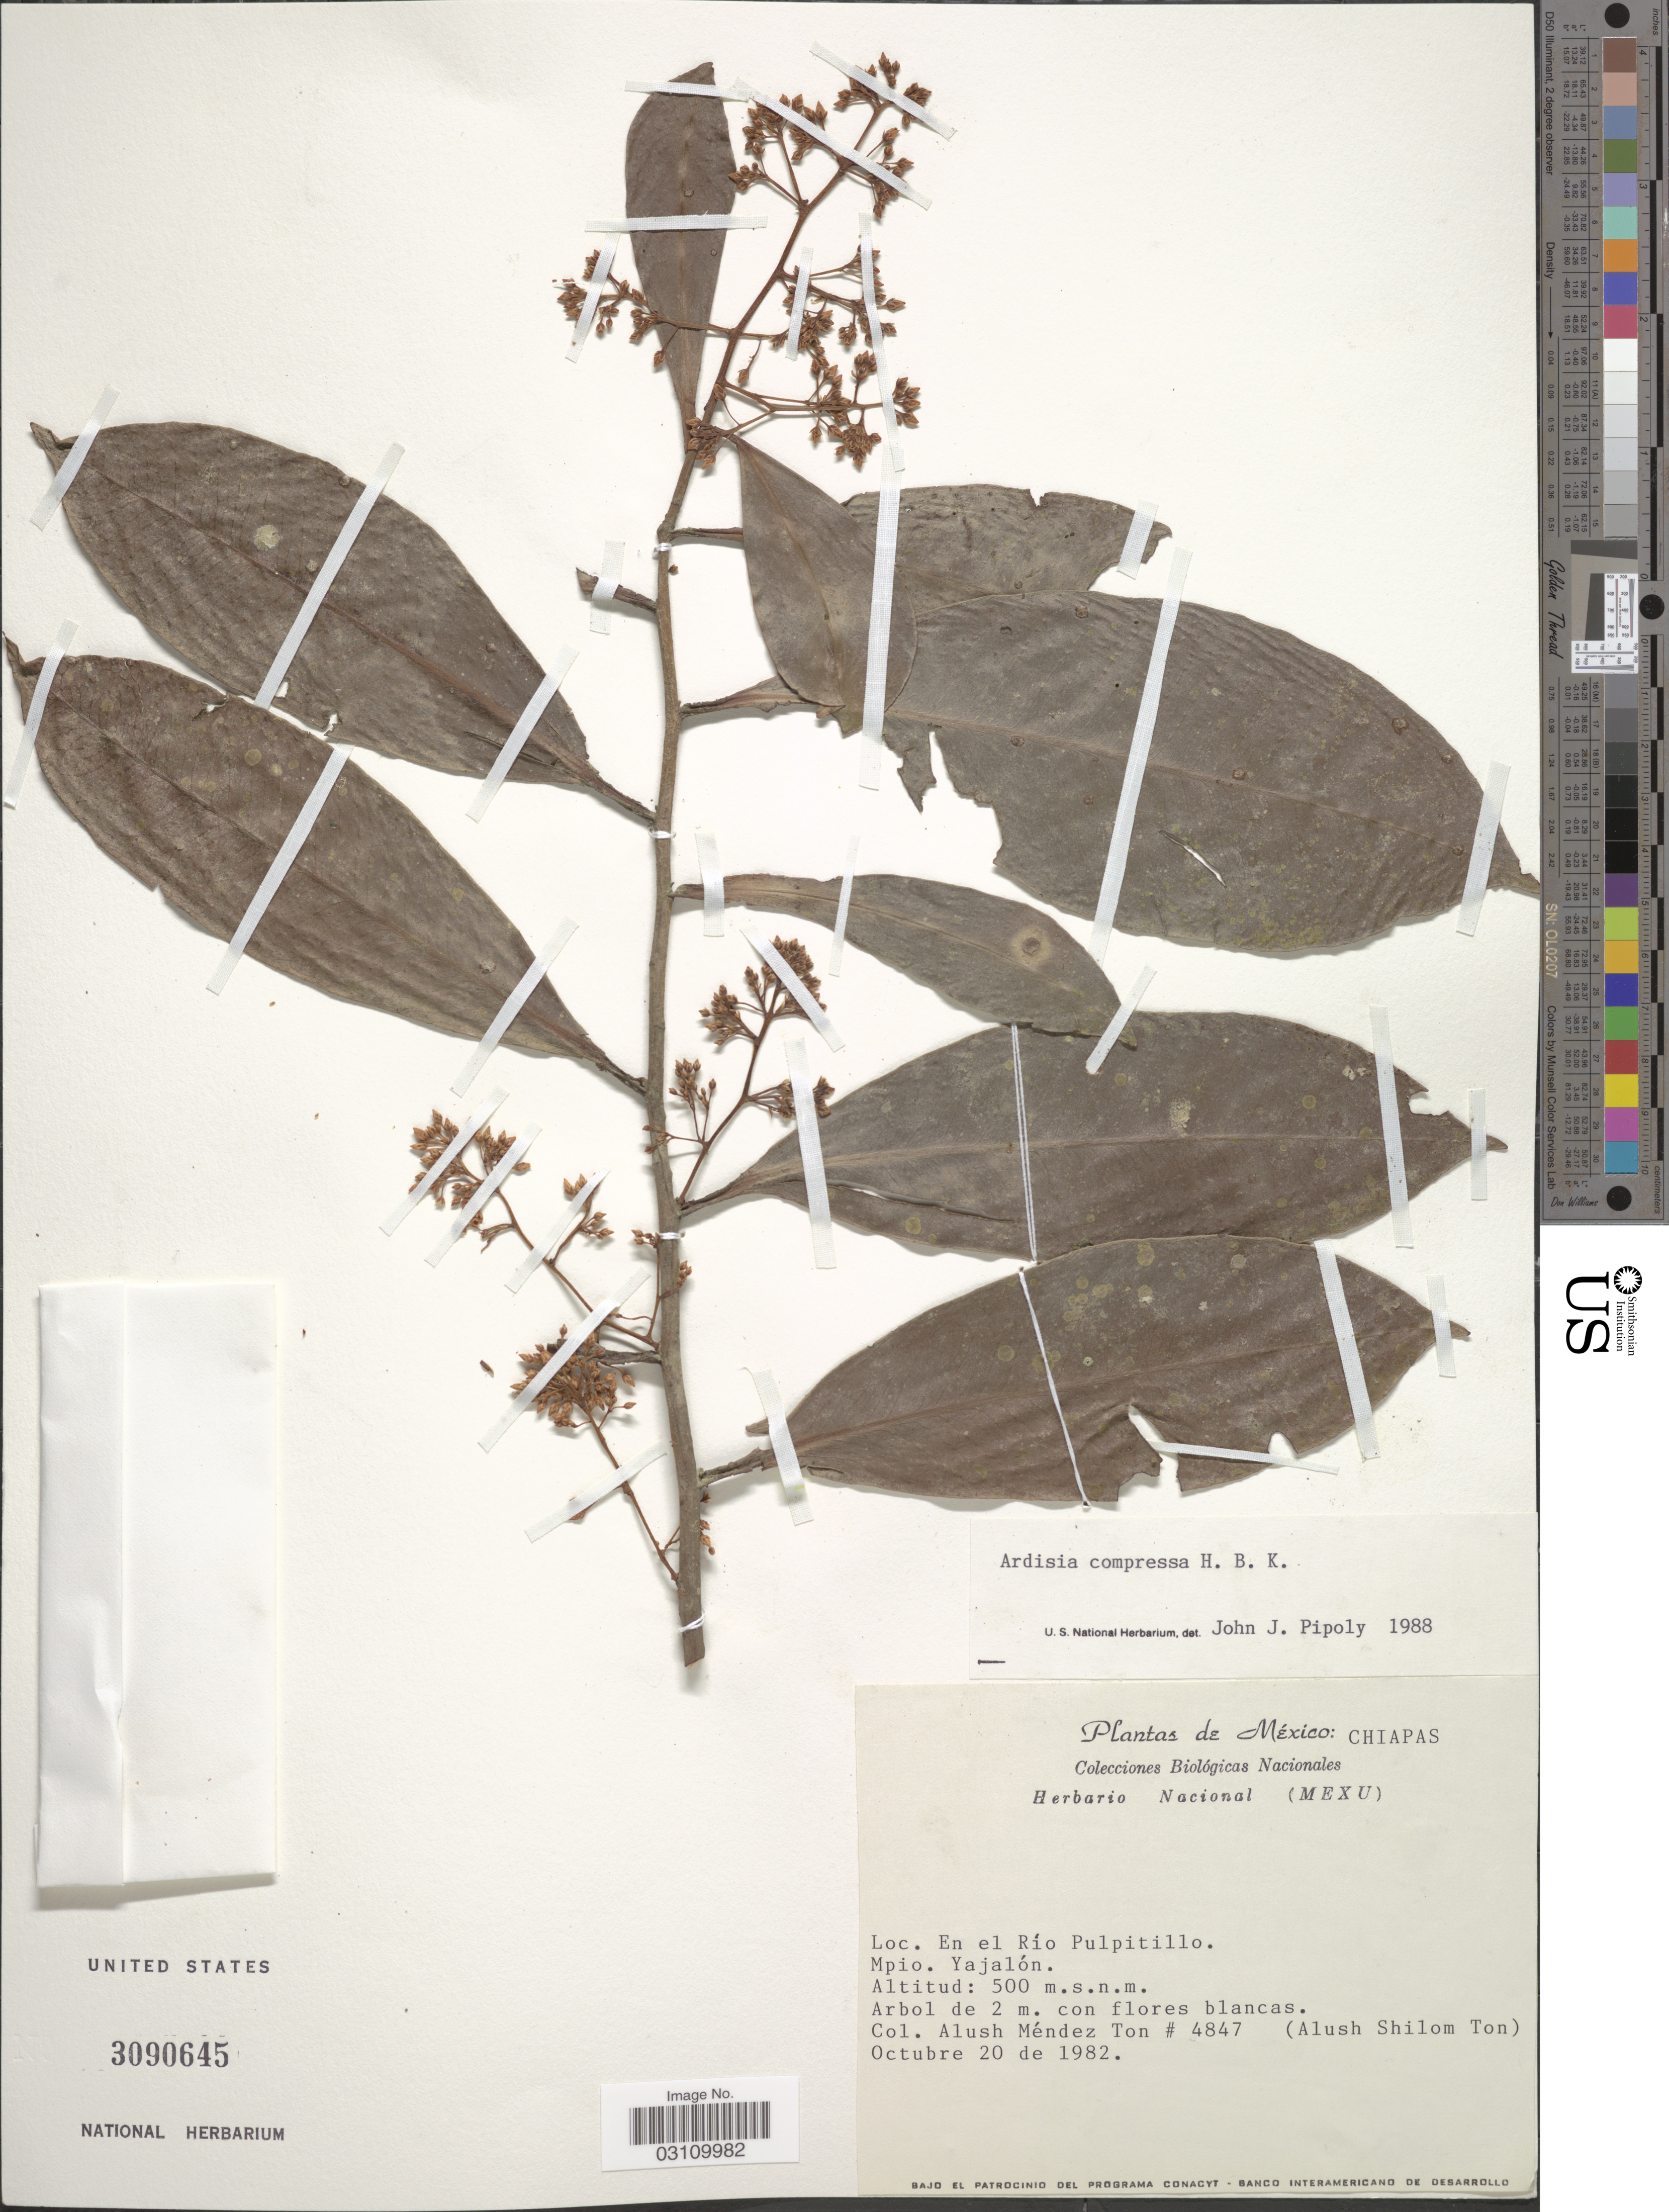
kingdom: Plantae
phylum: Tracheophyta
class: Magnoliopsida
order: Ericales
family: Primulaceae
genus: Ardisia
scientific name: Ardisia compressa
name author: Kunth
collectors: A. S. Ton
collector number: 4847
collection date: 1982-10-20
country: Mexico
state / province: Chiapas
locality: En el Río Pulpitillo. Mpio. Yajalón.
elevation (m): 500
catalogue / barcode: US 3090645